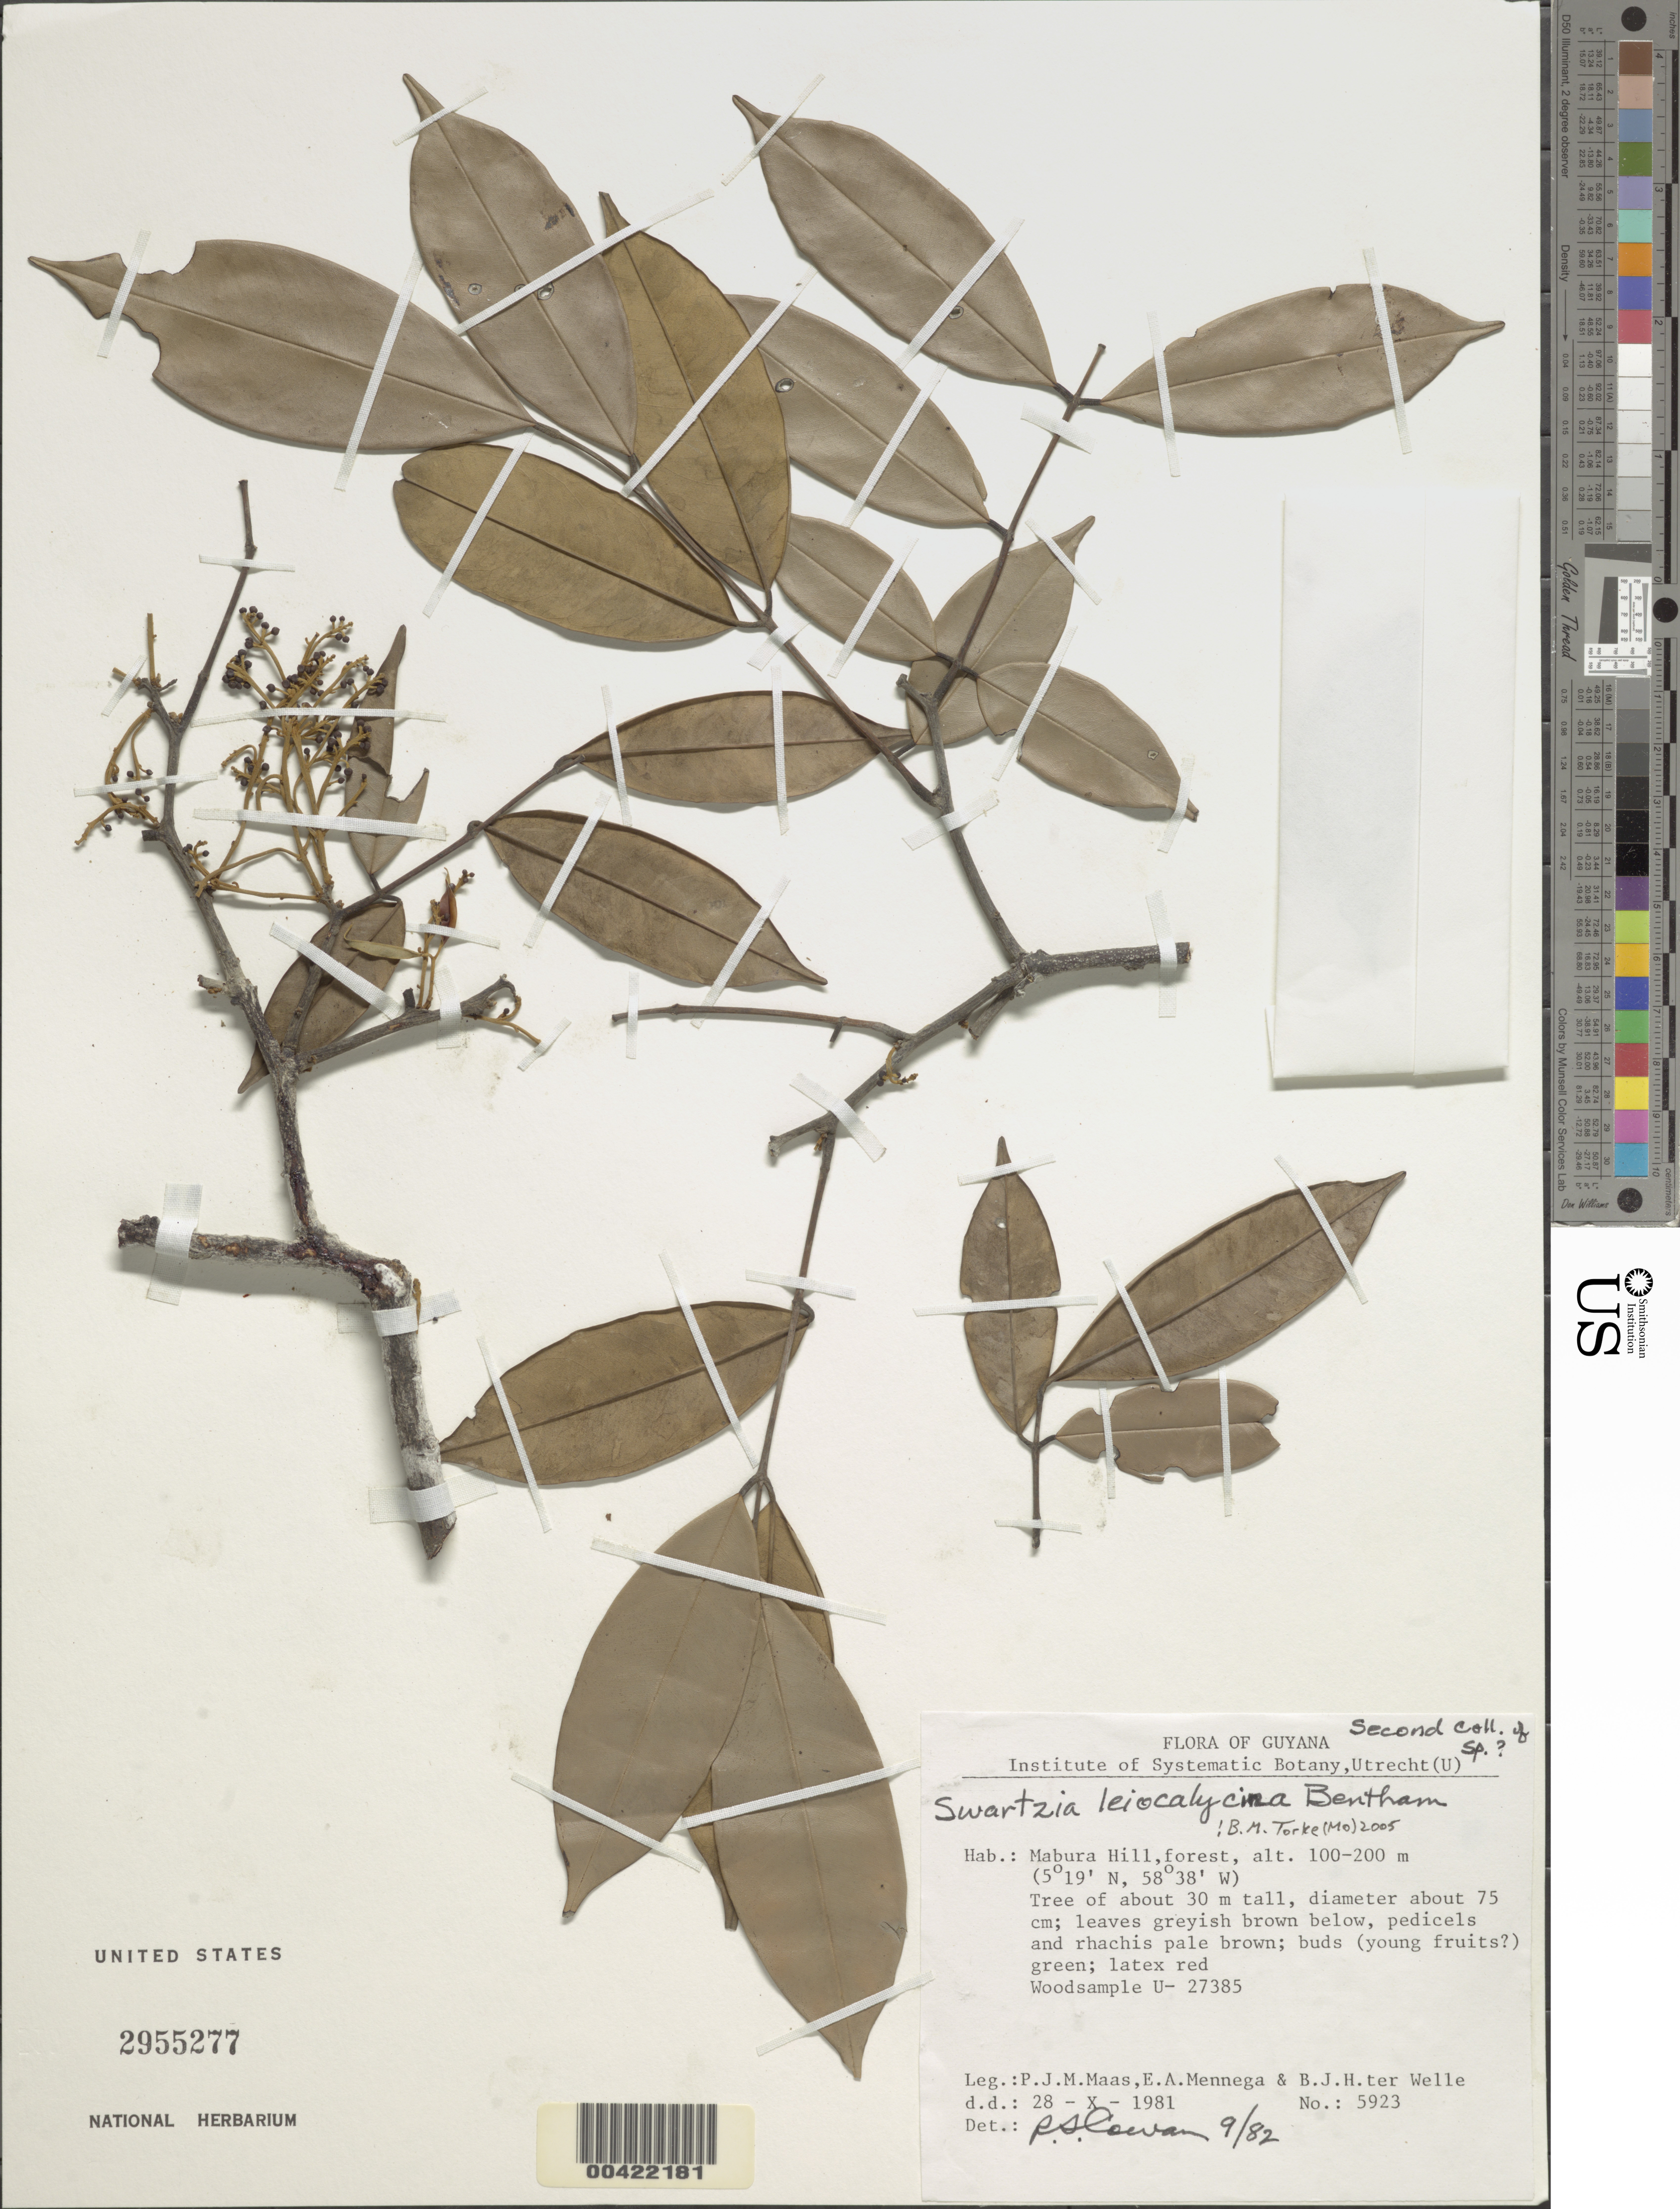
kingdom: Plantae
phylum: Tracheophyta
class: Magnoliopsida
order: Fabales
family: Fabaceae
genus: Swartzia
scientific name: Swartzia leiocalycina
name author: Benth.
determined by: Cowan, R. S.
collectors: P. Maas, E. A. Mennega & B. Welle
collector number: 5923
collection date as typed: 28 Oct 1981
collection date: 1981-10-28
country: Guyana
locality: Mabura Hill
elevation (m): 100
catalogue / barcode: US 2955277